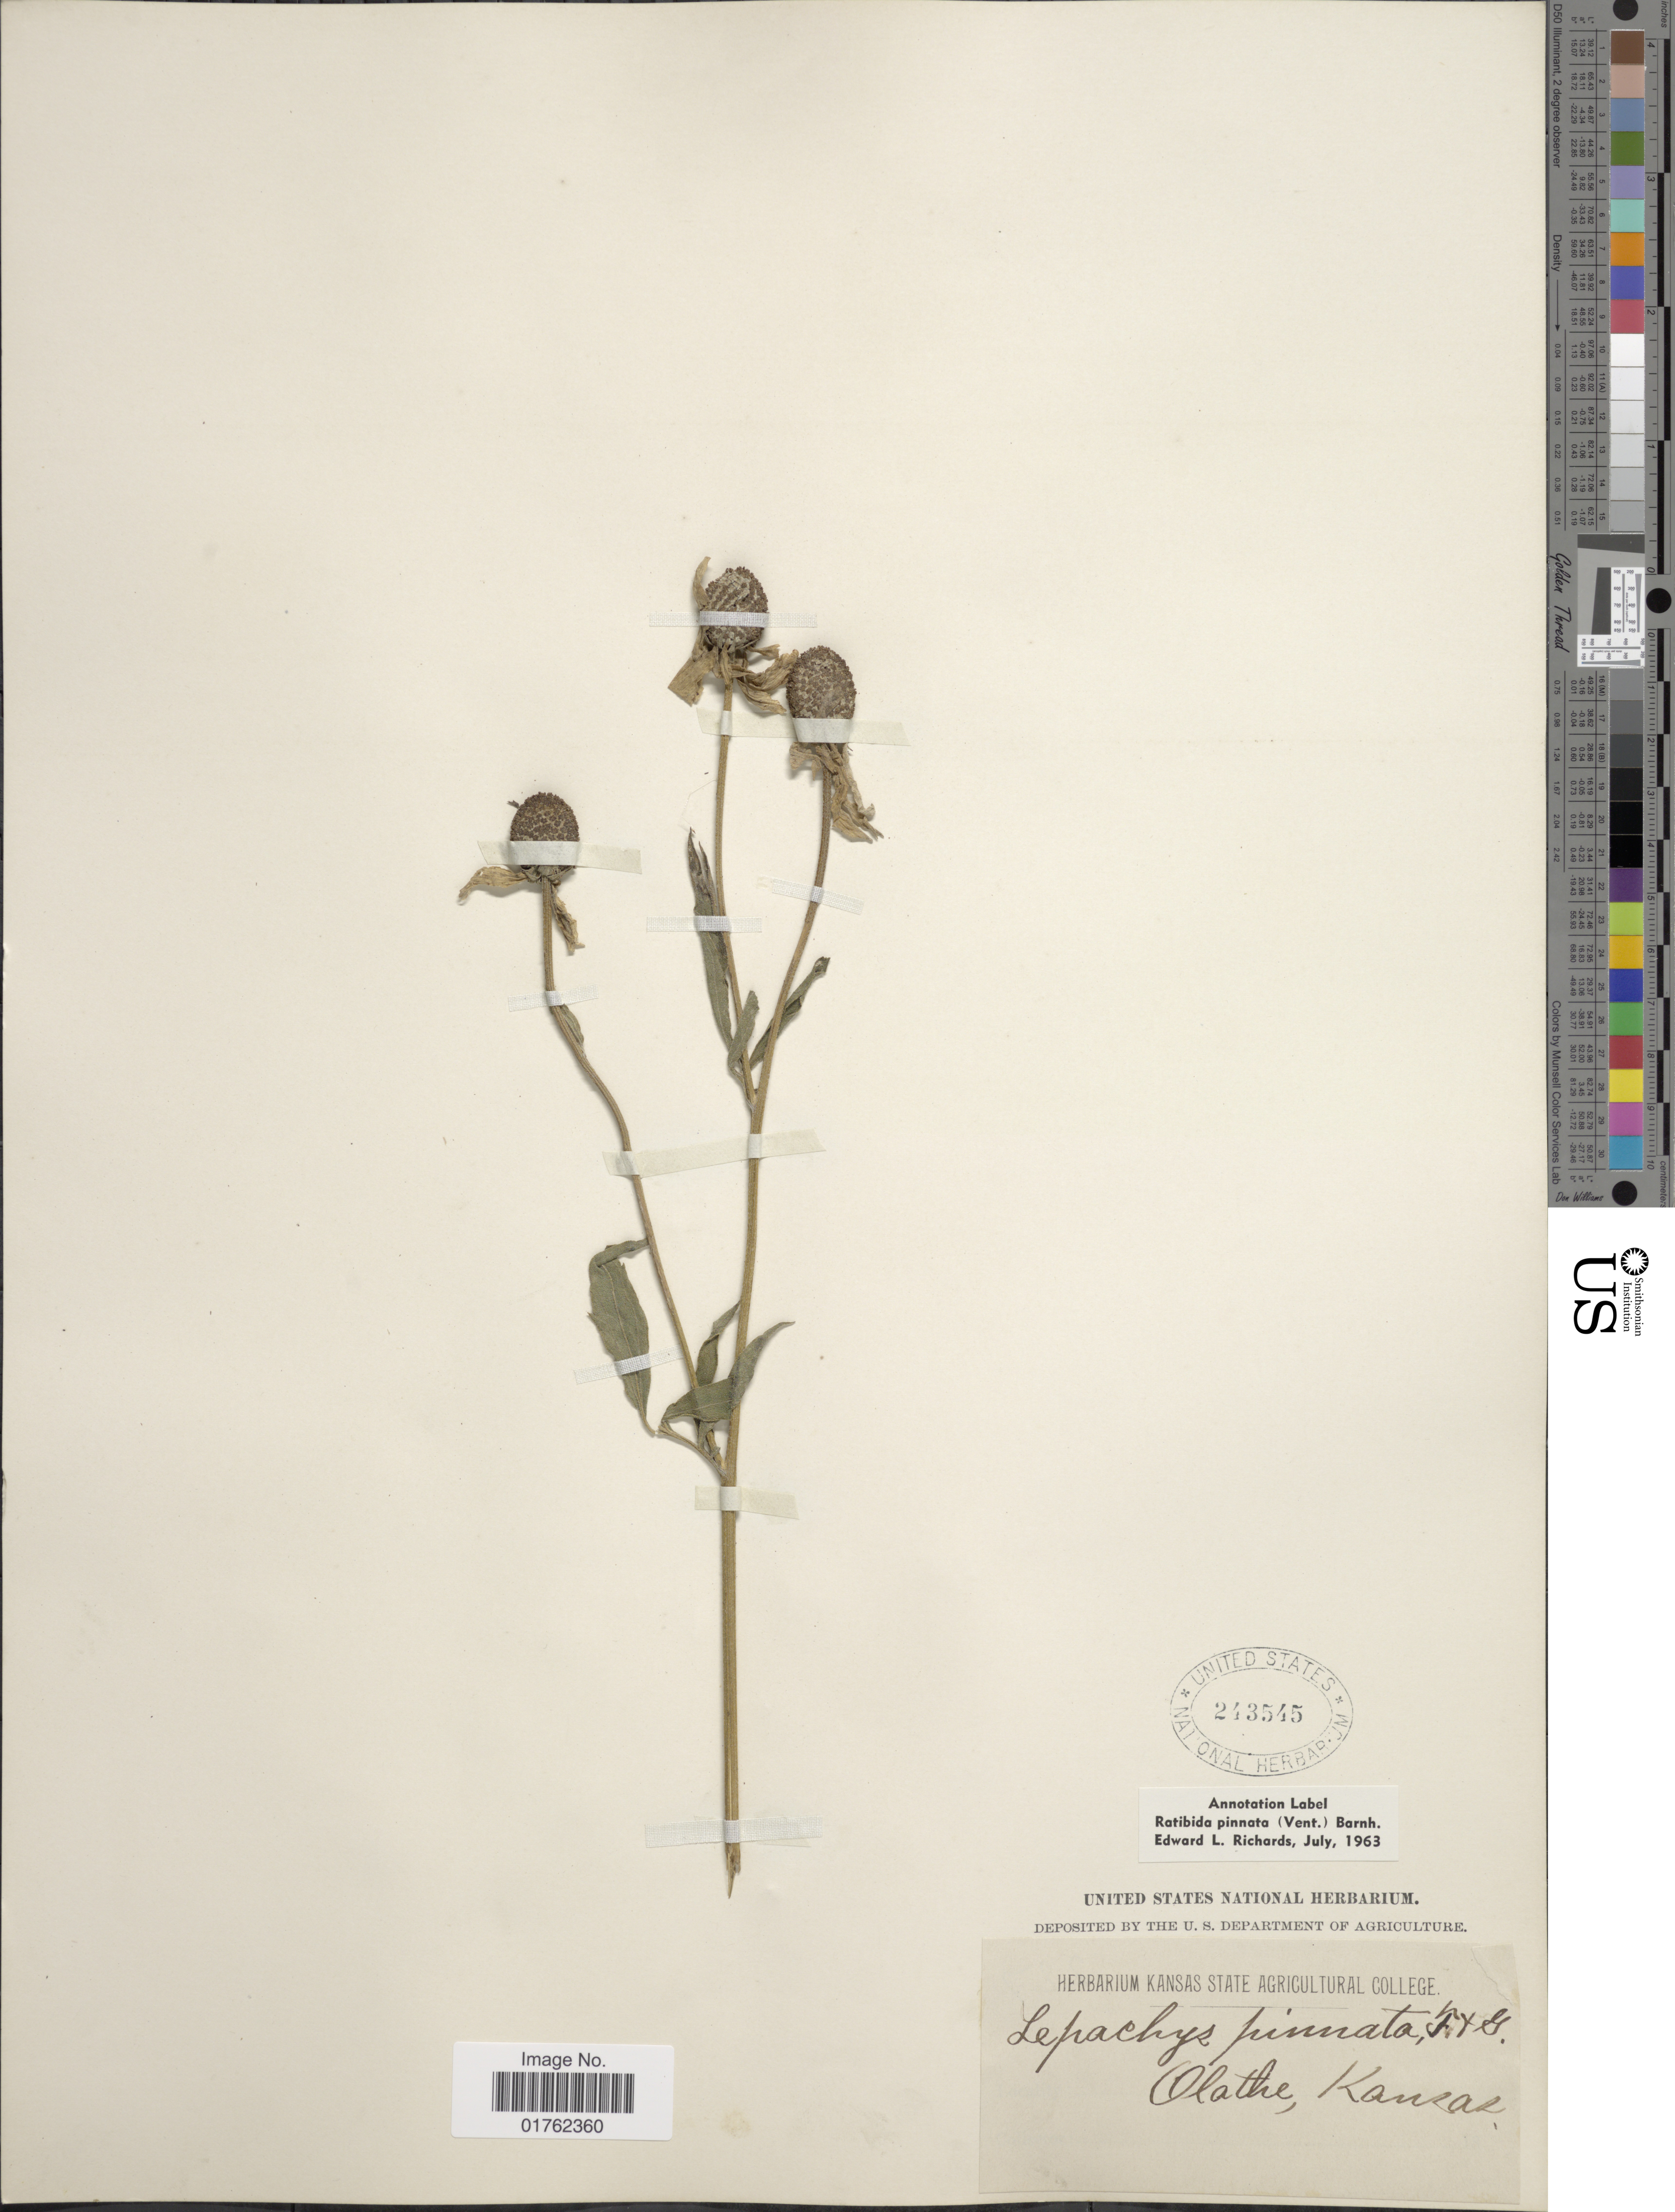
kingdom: Plantae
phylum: Tracheophyta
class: Magnoliopsida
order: Asterales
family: Asteraceae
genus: Ratibida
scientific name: Ratibida pinnata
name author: (Vent.) Barnhart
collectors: ex herb. Kansas State Agricultural College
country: United States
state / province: Kansas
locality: Olathe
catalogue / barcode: US 243545